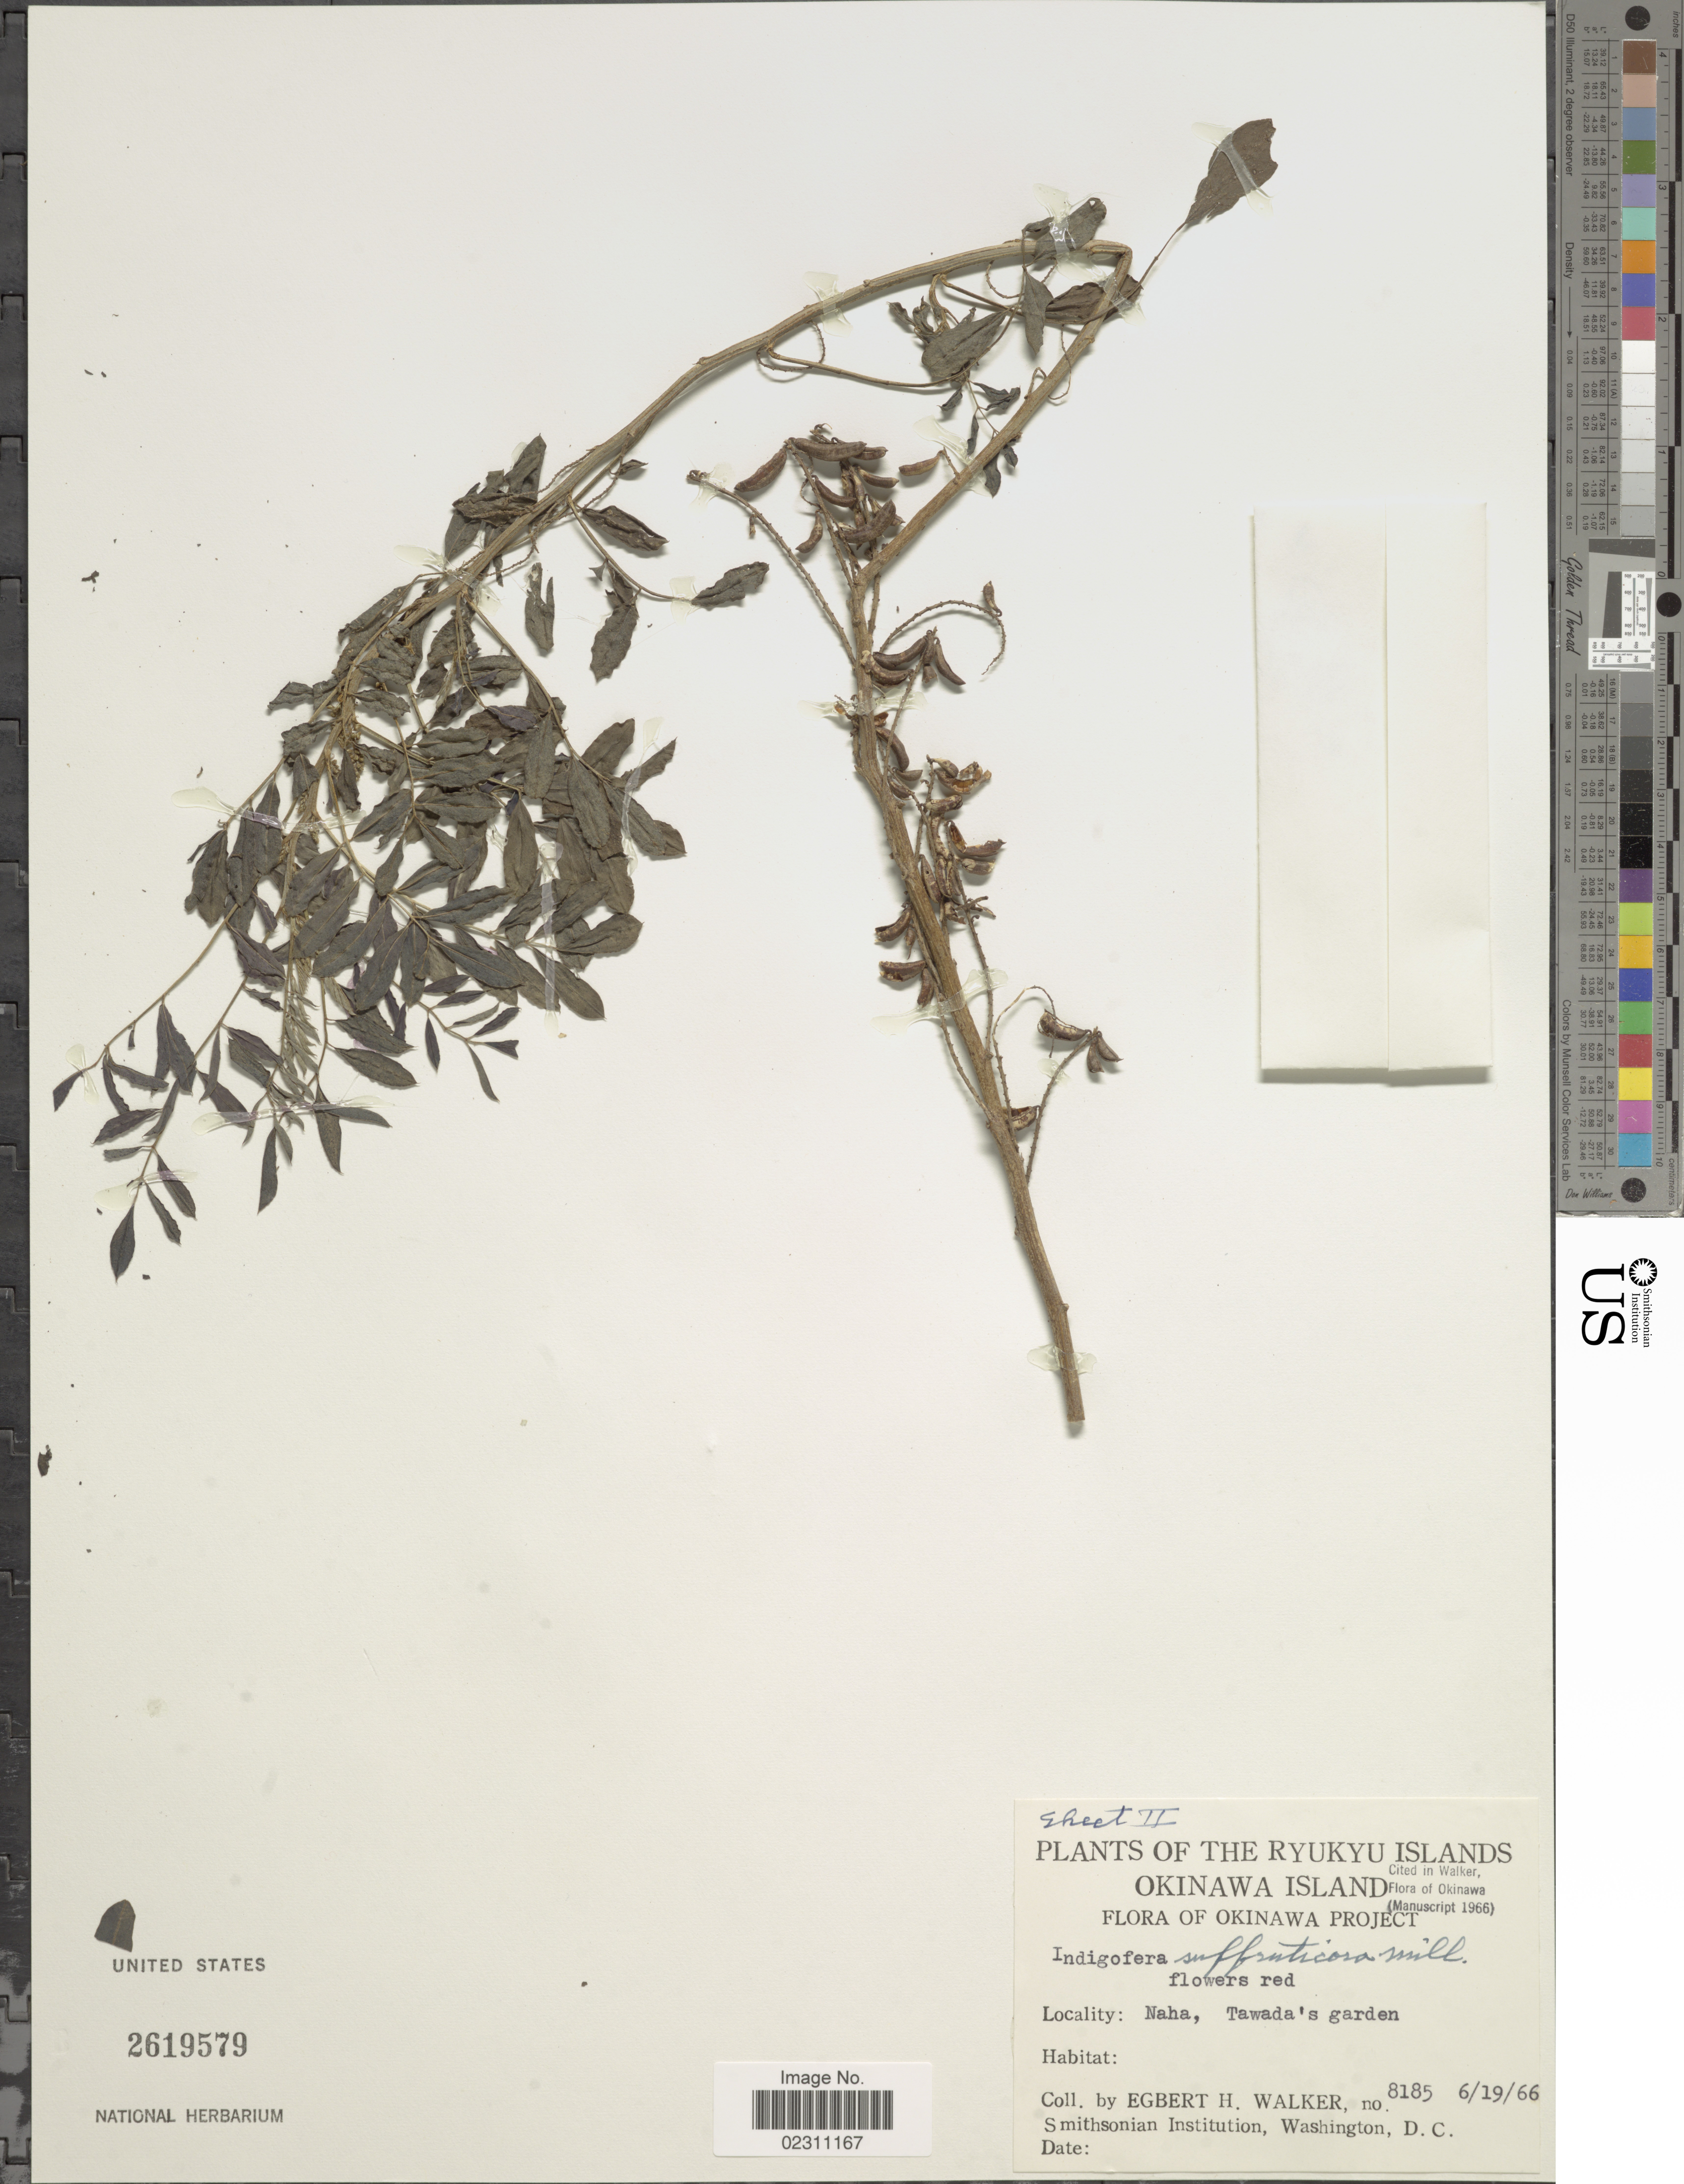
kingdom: Plantae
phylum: Tracheophyta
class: Magnoliopsida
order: Fabales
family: Fabaceae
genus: Indigofera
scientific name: Indigofera suffruticosa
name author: Mill.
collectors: E. H. Walker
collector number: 8185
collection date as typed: Transcribed d/m/y: 19/6/66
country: Japan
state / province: Okinawa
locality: Ryukyu Islands. Okinawa Island. Okinawa Project. Naha, Tawada's garden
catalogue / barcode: US 2619579